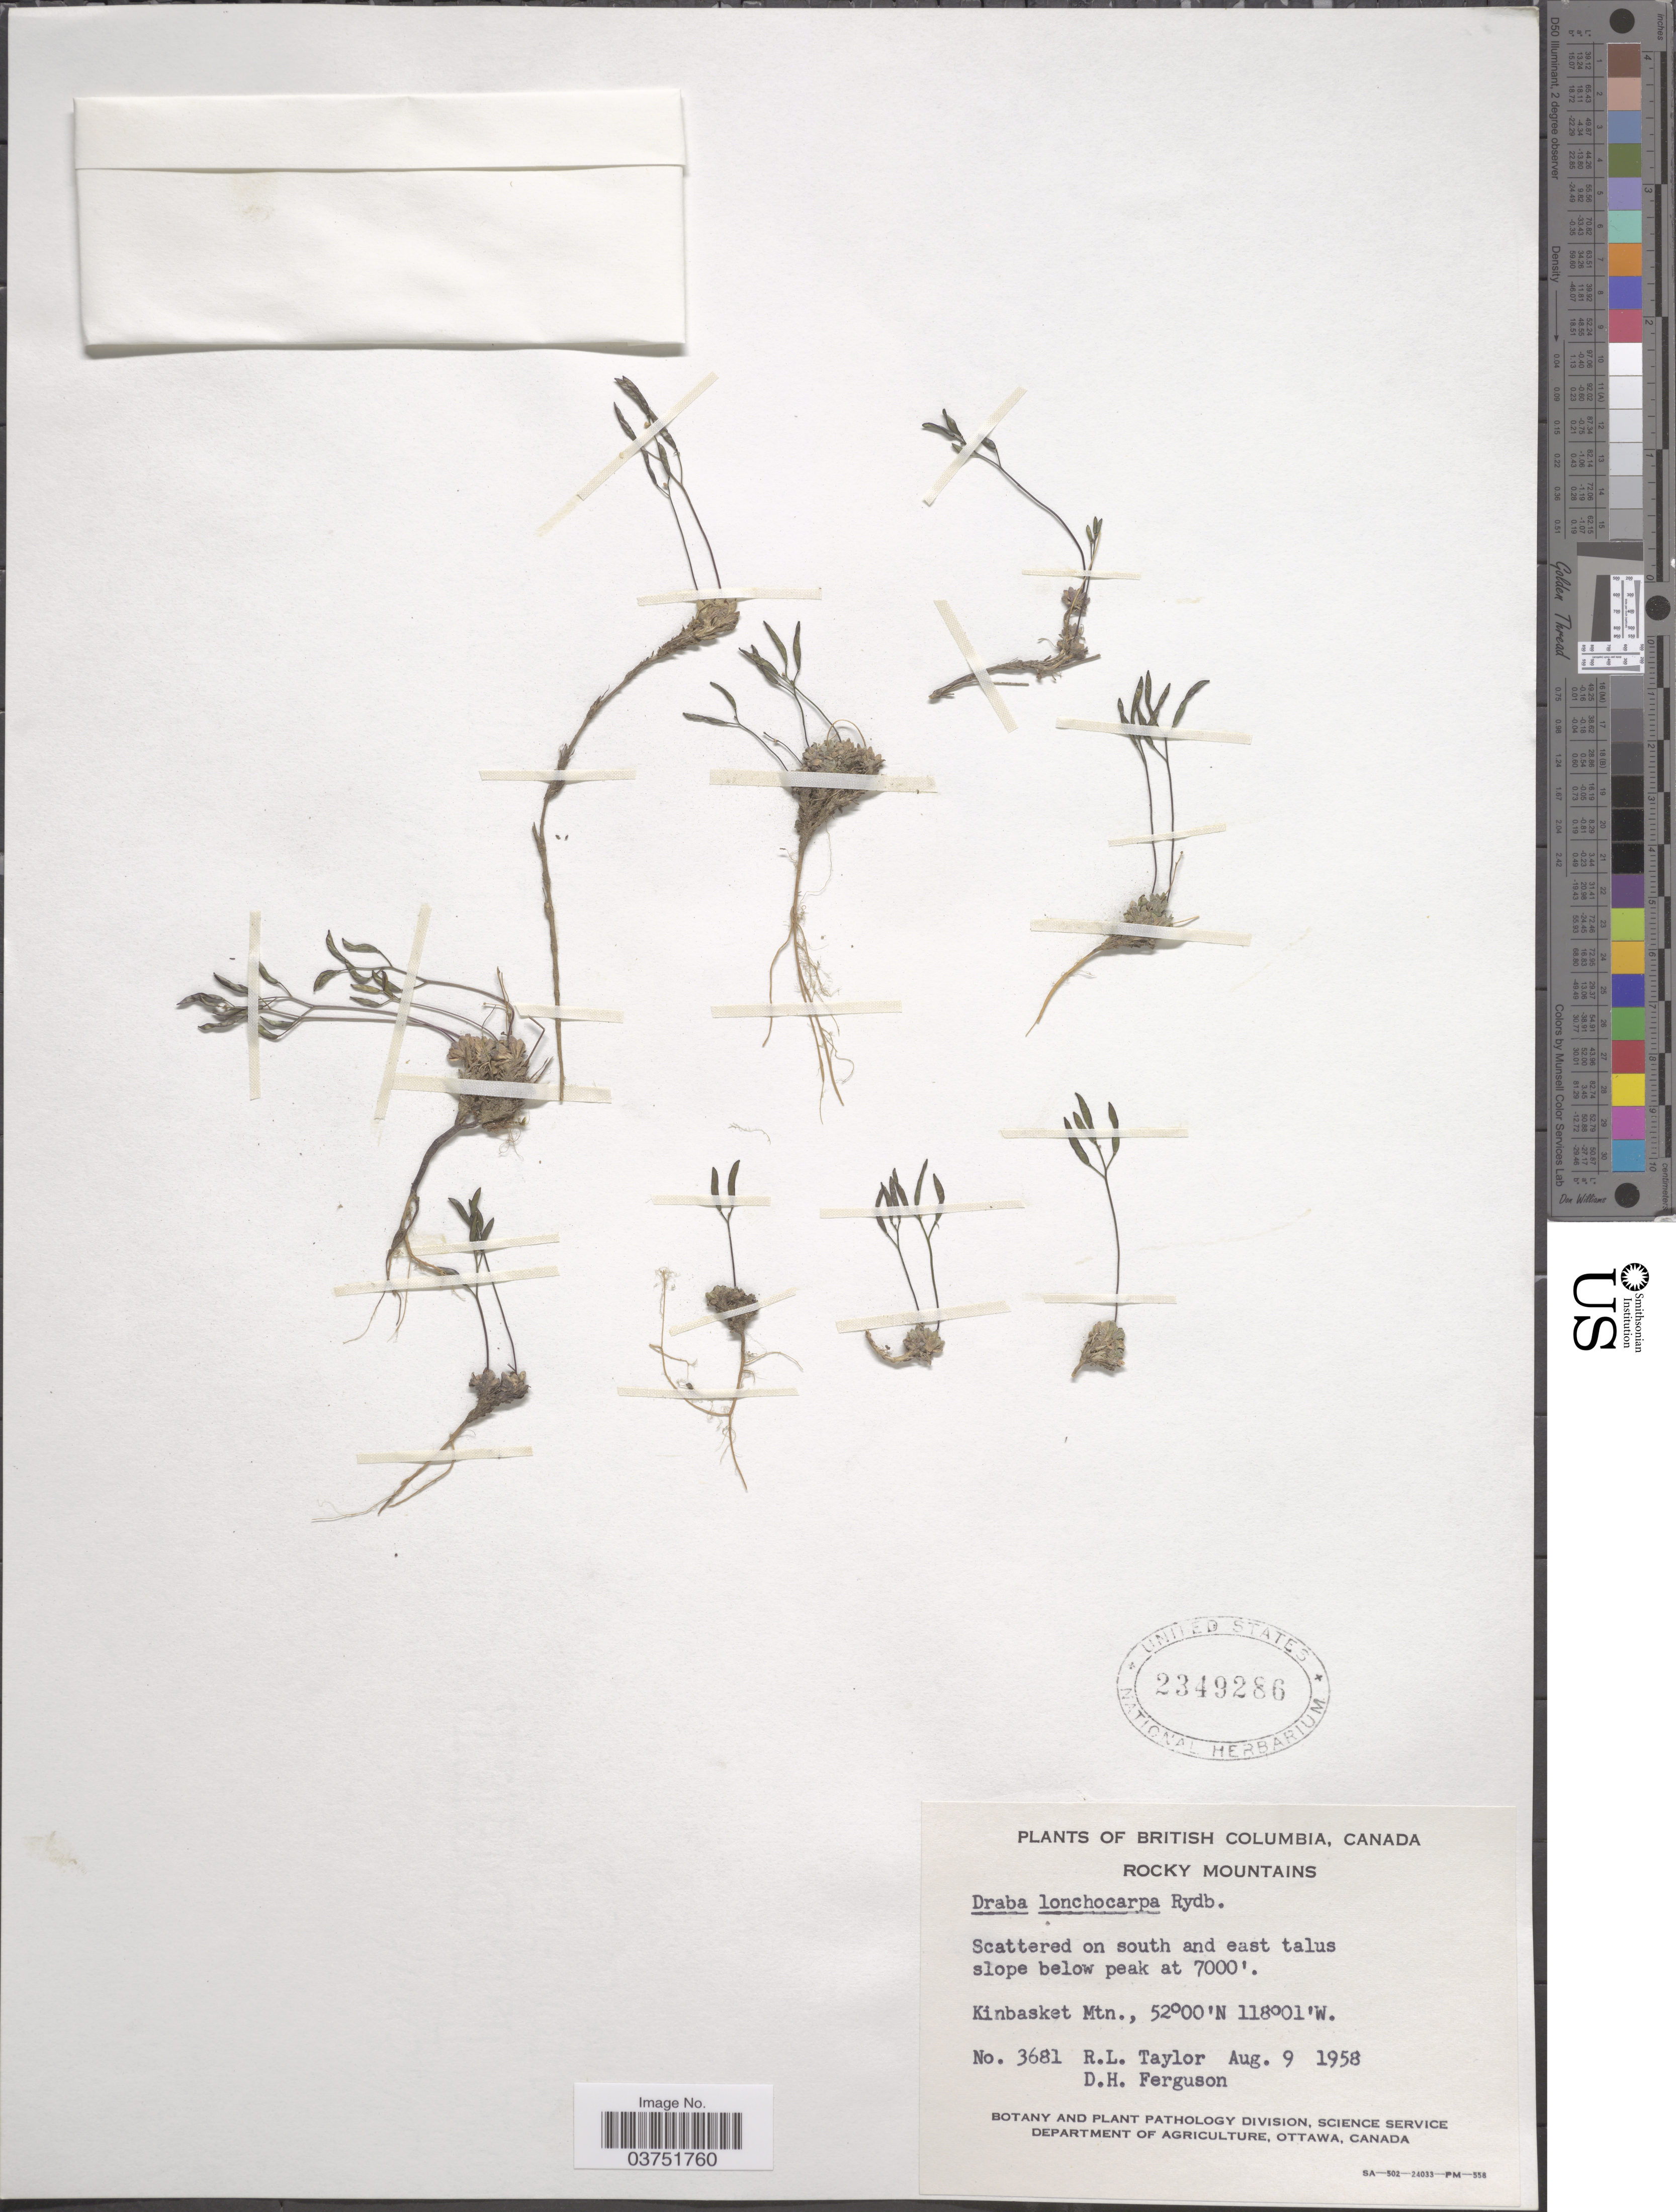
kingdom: Plantae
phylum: Tracheophyta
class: Magnoliopsida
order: Brassicales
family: Brassicaceae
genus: Draba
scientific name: Draba lonchocarpa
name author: Rydb.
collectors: R. Taylor & D. Ferguson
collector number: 3681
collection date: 1958-08-09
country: Canada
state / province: British Columbia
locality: Rocky Mountains. Scattered on south and east talus slope below peak. Kinbasket Mtn.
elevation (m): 2134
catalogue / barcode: US 2349286